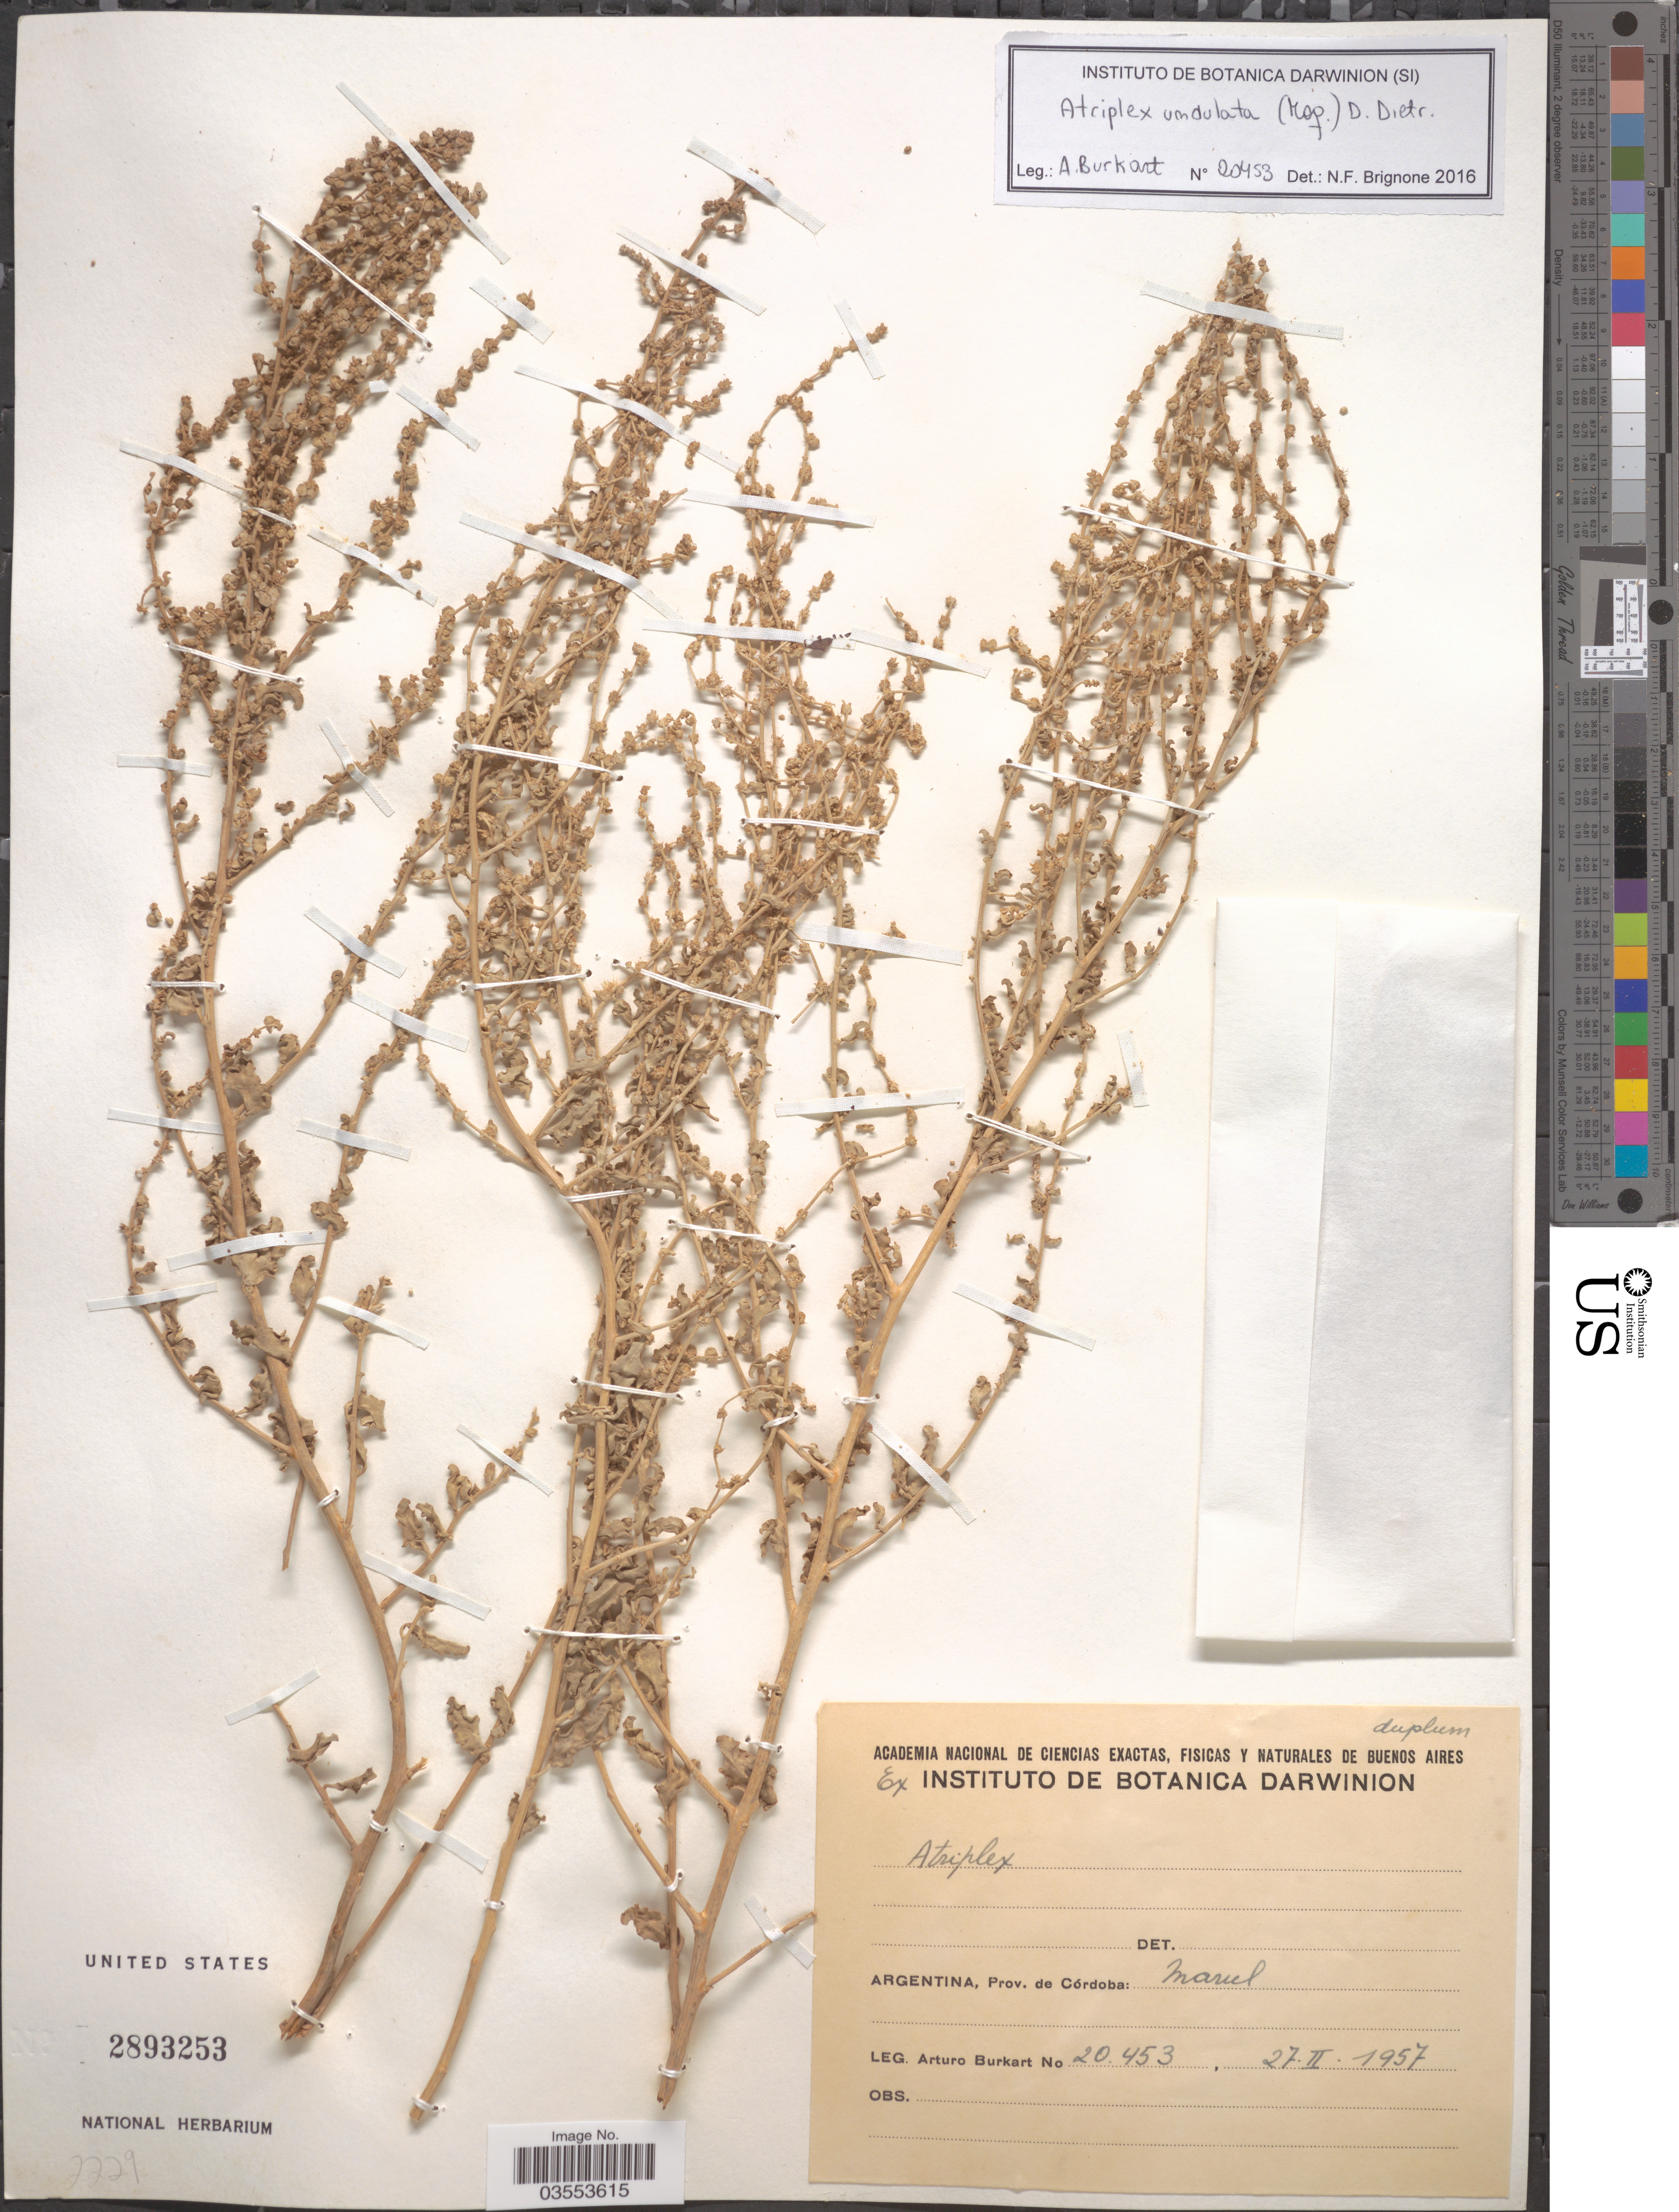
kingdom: Plantae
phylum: Tracheophyta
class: Magnoliopsida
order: Caryophyllales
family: Amaranthaceae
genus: Atriplex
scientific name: Atriplex sp.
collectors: A. E. Burkart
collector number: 20453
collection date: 1957-02-27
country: Argentina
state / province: Cordoba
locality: Marul.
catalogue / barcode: US 2893253